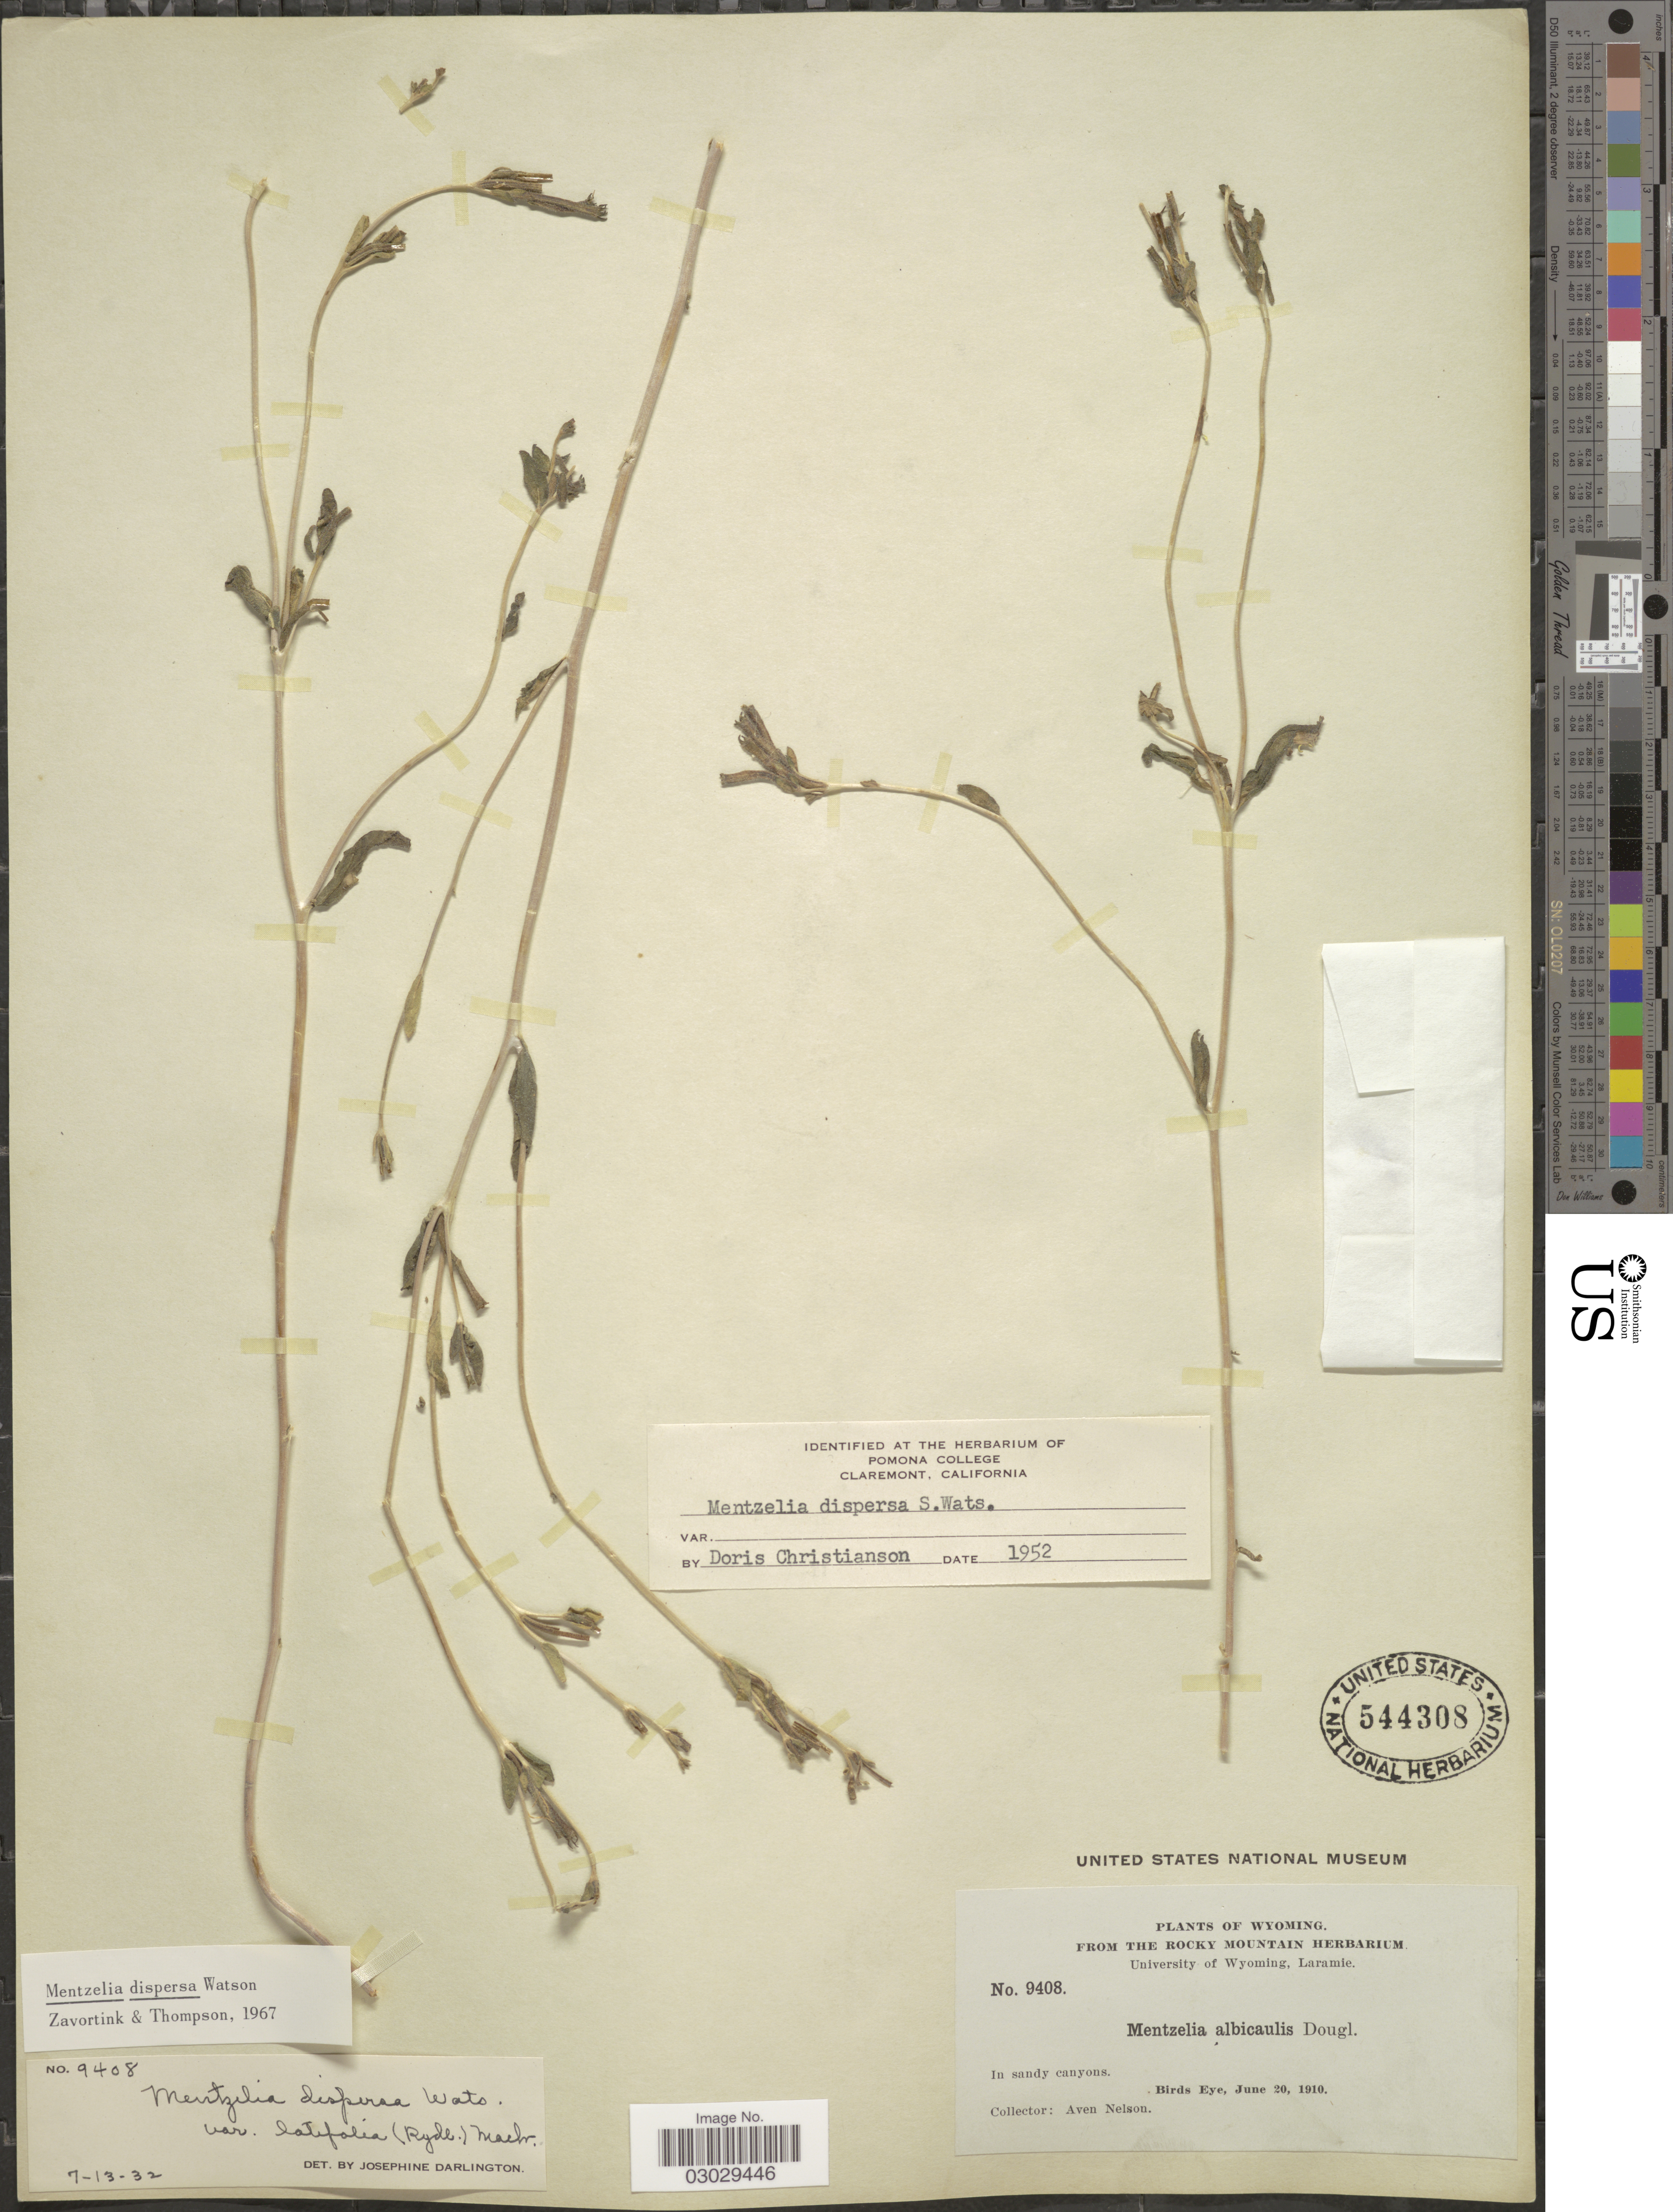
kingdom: Plantae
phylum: Tracheophyta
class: Magnoliopsida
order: Cornales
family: Loasaceae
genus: Mentzelia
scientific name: Mentzelia dispersa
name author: S. Watson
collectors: A. Nelson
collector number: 9408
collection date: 1910-06-20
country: United States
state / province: Wyoming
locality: In sandy canyons. Birds eye.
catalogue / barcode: US 544308